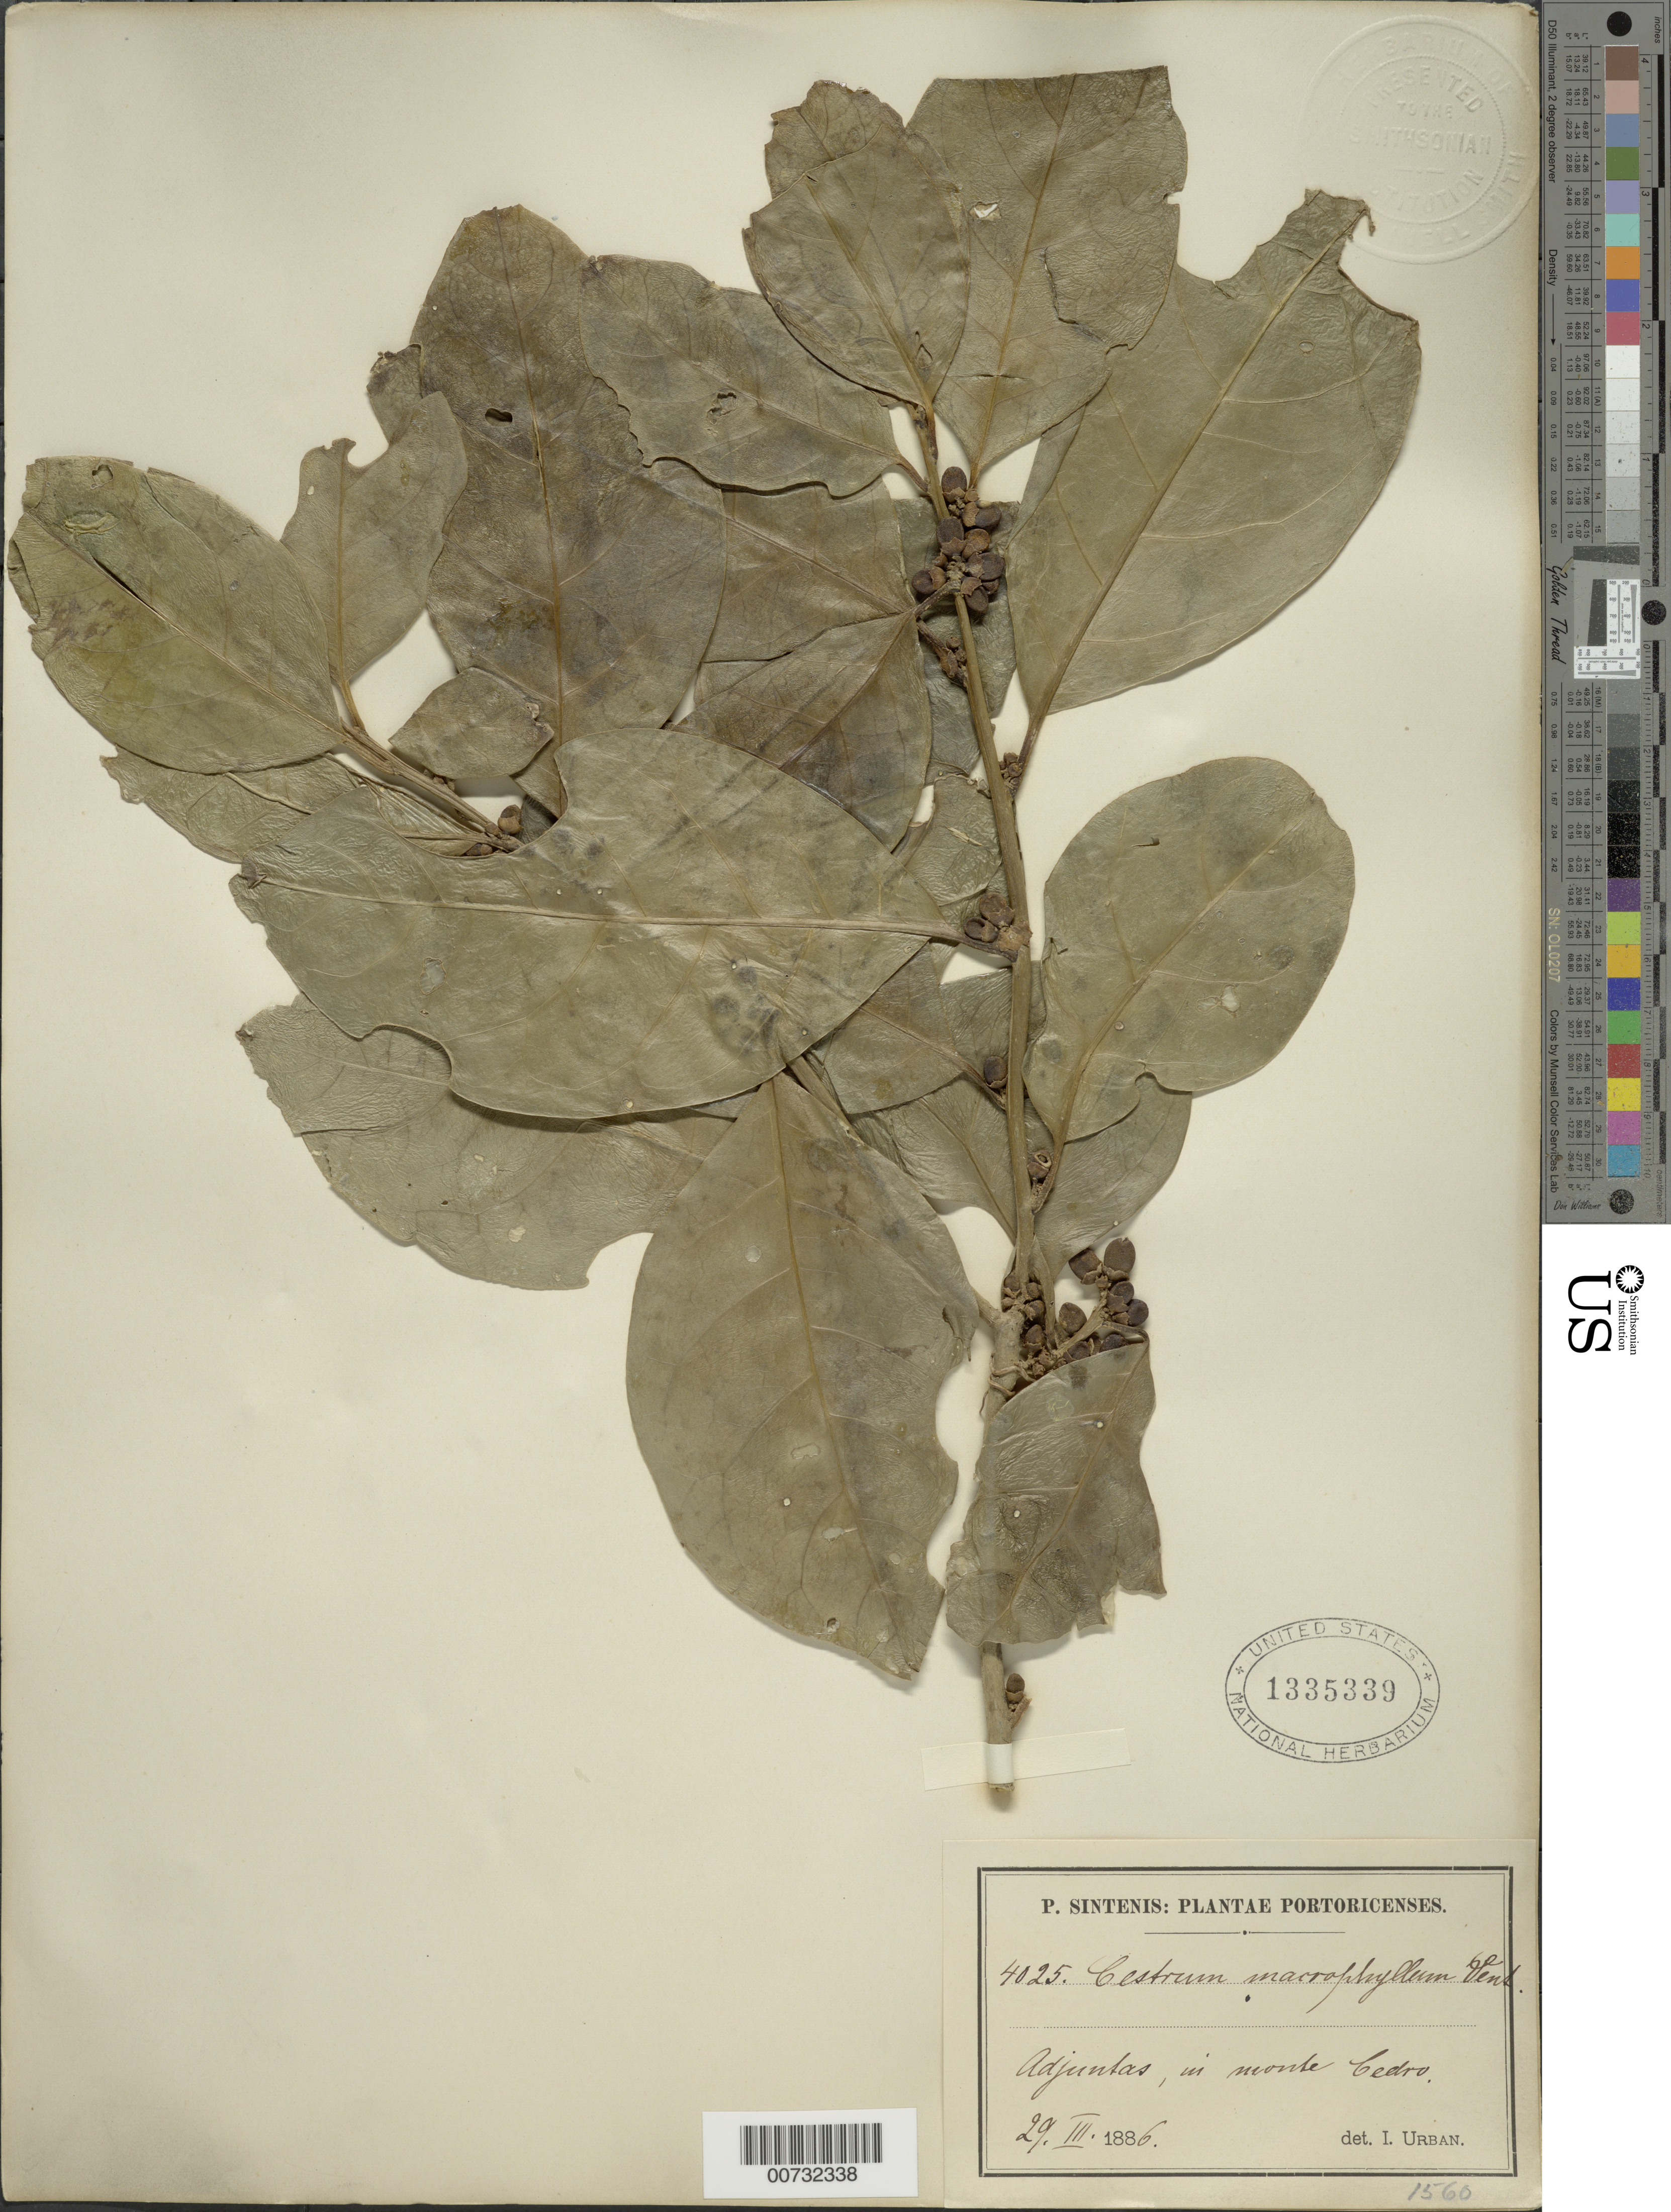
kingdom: Plantae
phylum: Tracheophyta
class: Magnoliopsida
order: Solanales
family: Solanaceae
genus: Cestrum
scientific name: Cestrum macrophyllum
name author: Vent.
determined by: Urban, Ignatz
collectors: P. Sintenis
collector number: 4025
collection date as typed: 29 Mar 1886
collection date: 1886-03-29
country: Puerto Rico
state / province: Adjuntas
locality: Adjuntas, in monte Cedro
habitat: In monte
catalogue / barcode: US 1335339